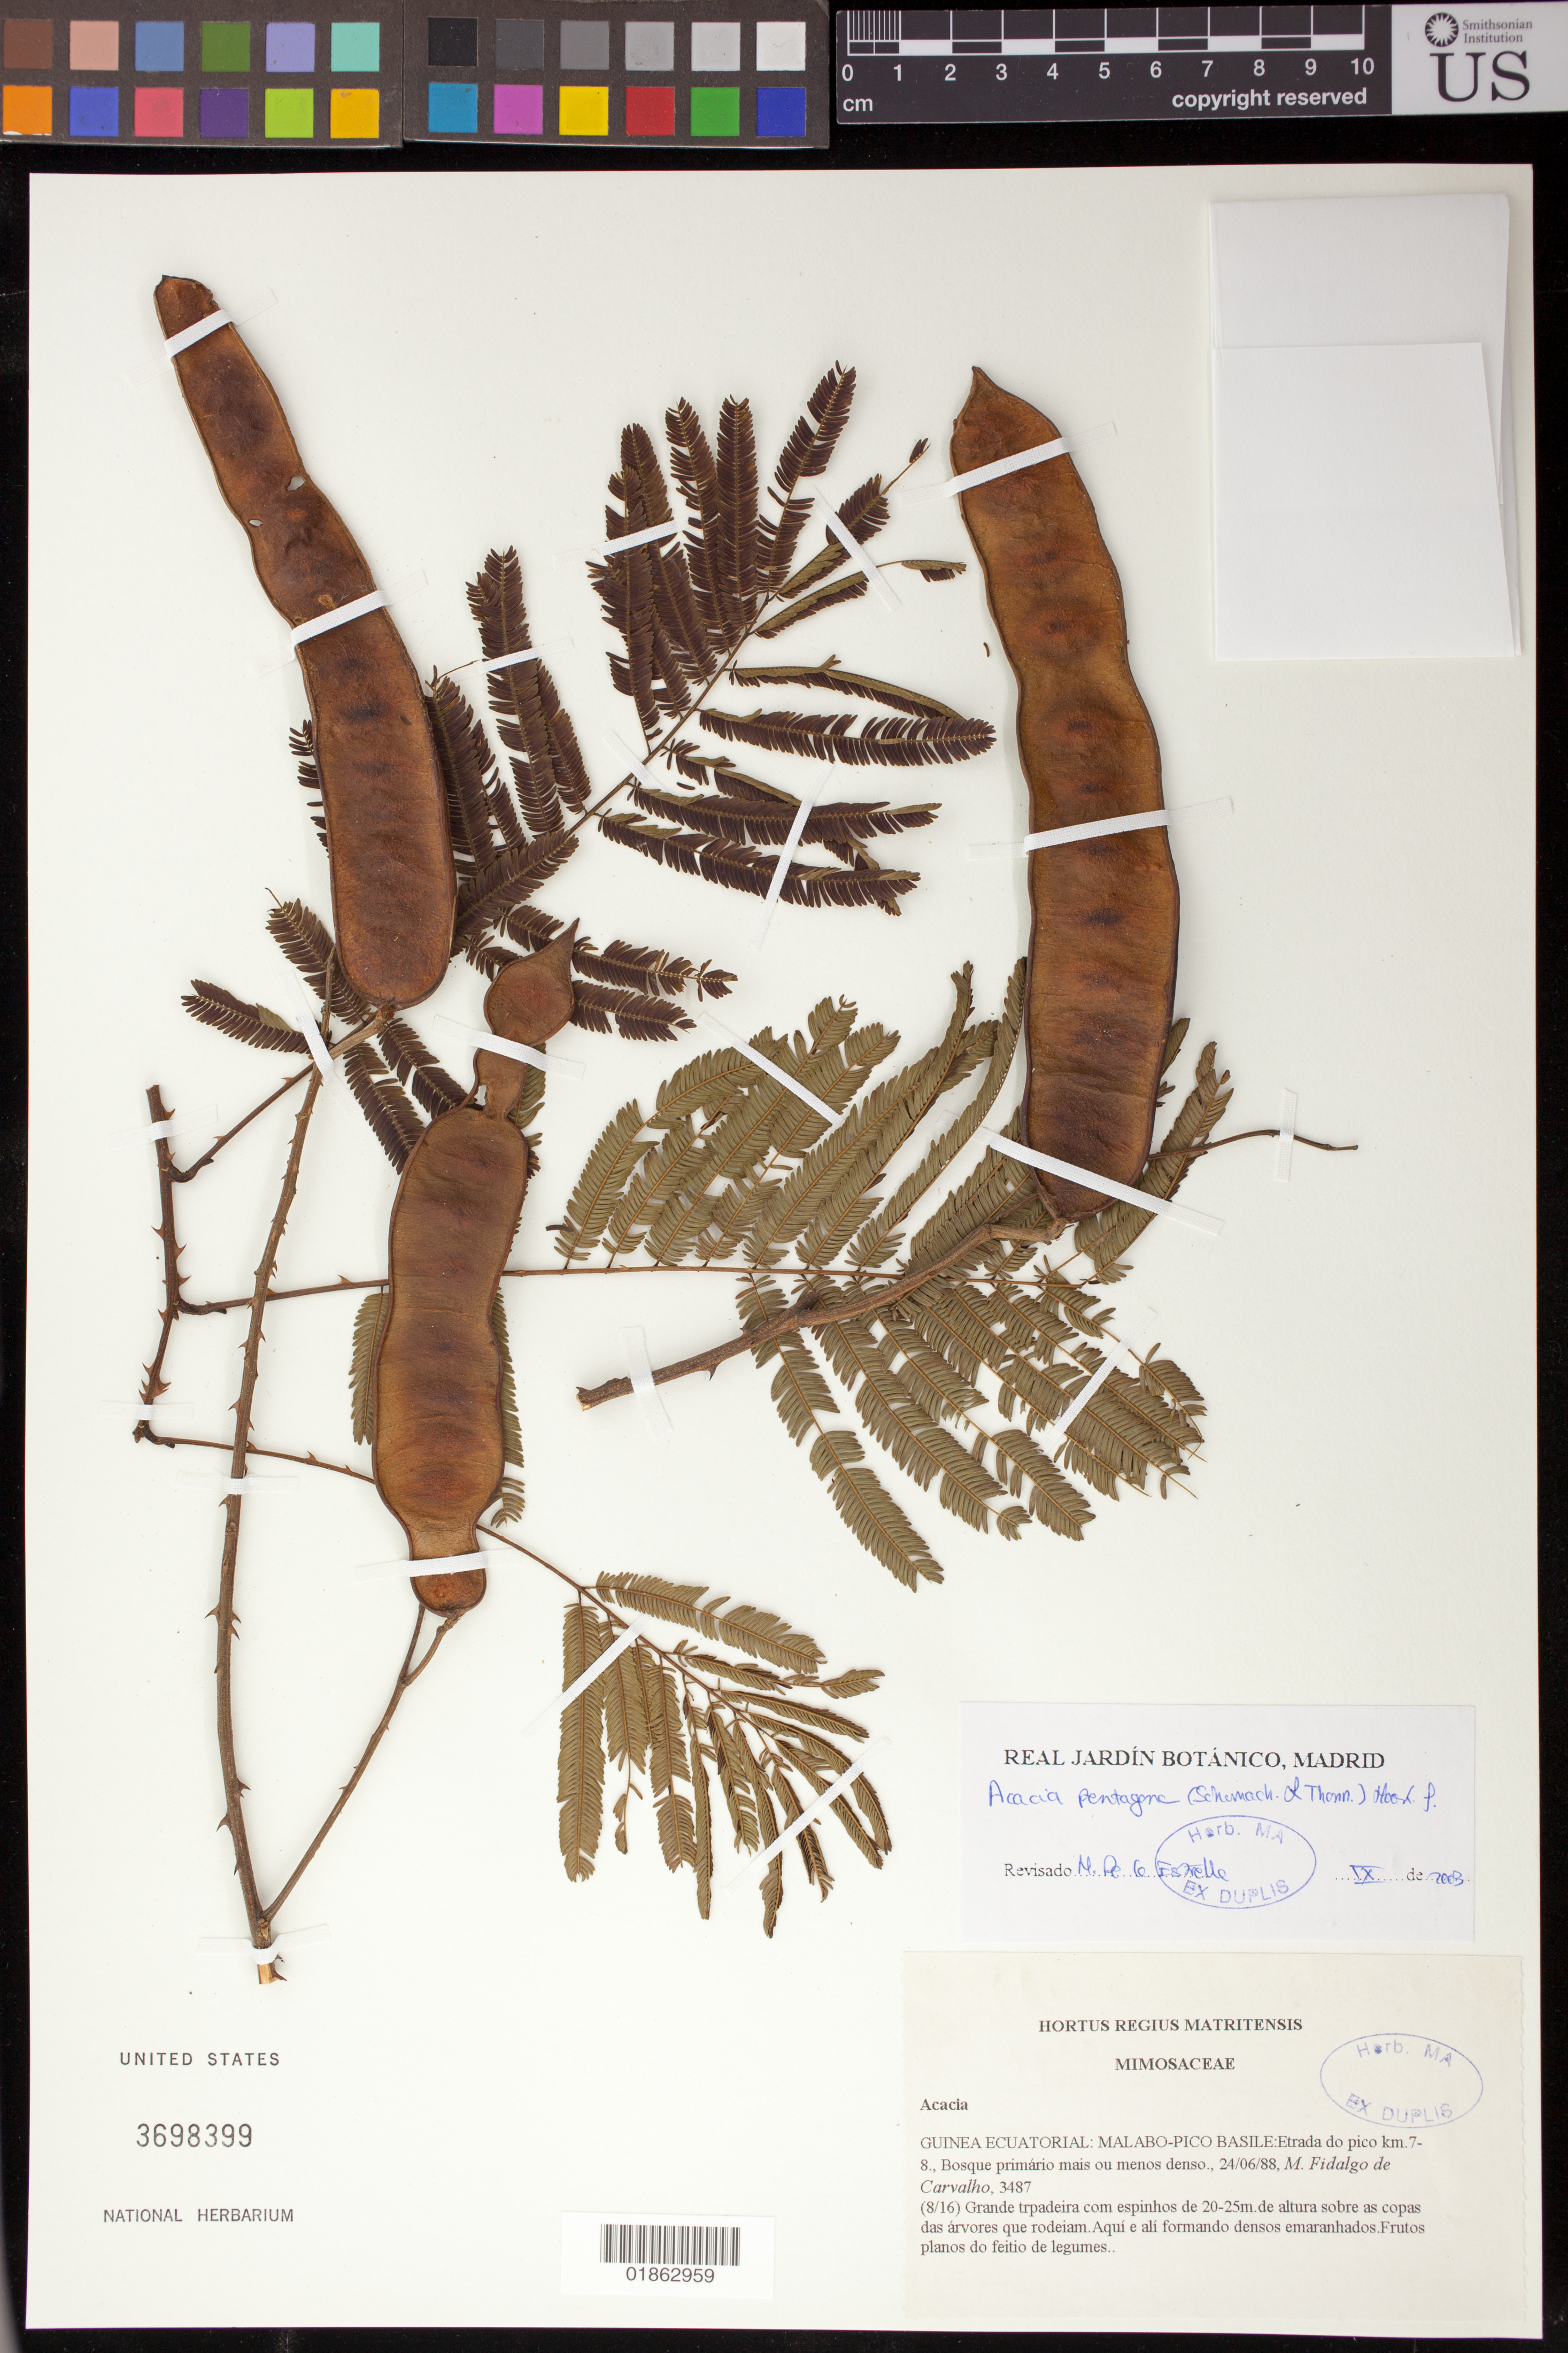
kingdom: Plantae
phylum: Tracheophyta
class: Magnoliopsida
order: Fabales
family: Fabaceae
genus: Senegalia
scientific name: Senegalia pentagona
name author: (Schumach.) Kyal. & Boatwr.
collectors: M. F. Carvalho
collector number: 3487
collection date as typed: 24/06/88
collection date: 1988-06-24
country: Equatorial Guinea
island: Bioko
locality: Malabo-Pico Basile, etrada do pico km. 7-8.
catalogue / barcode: US 3698399